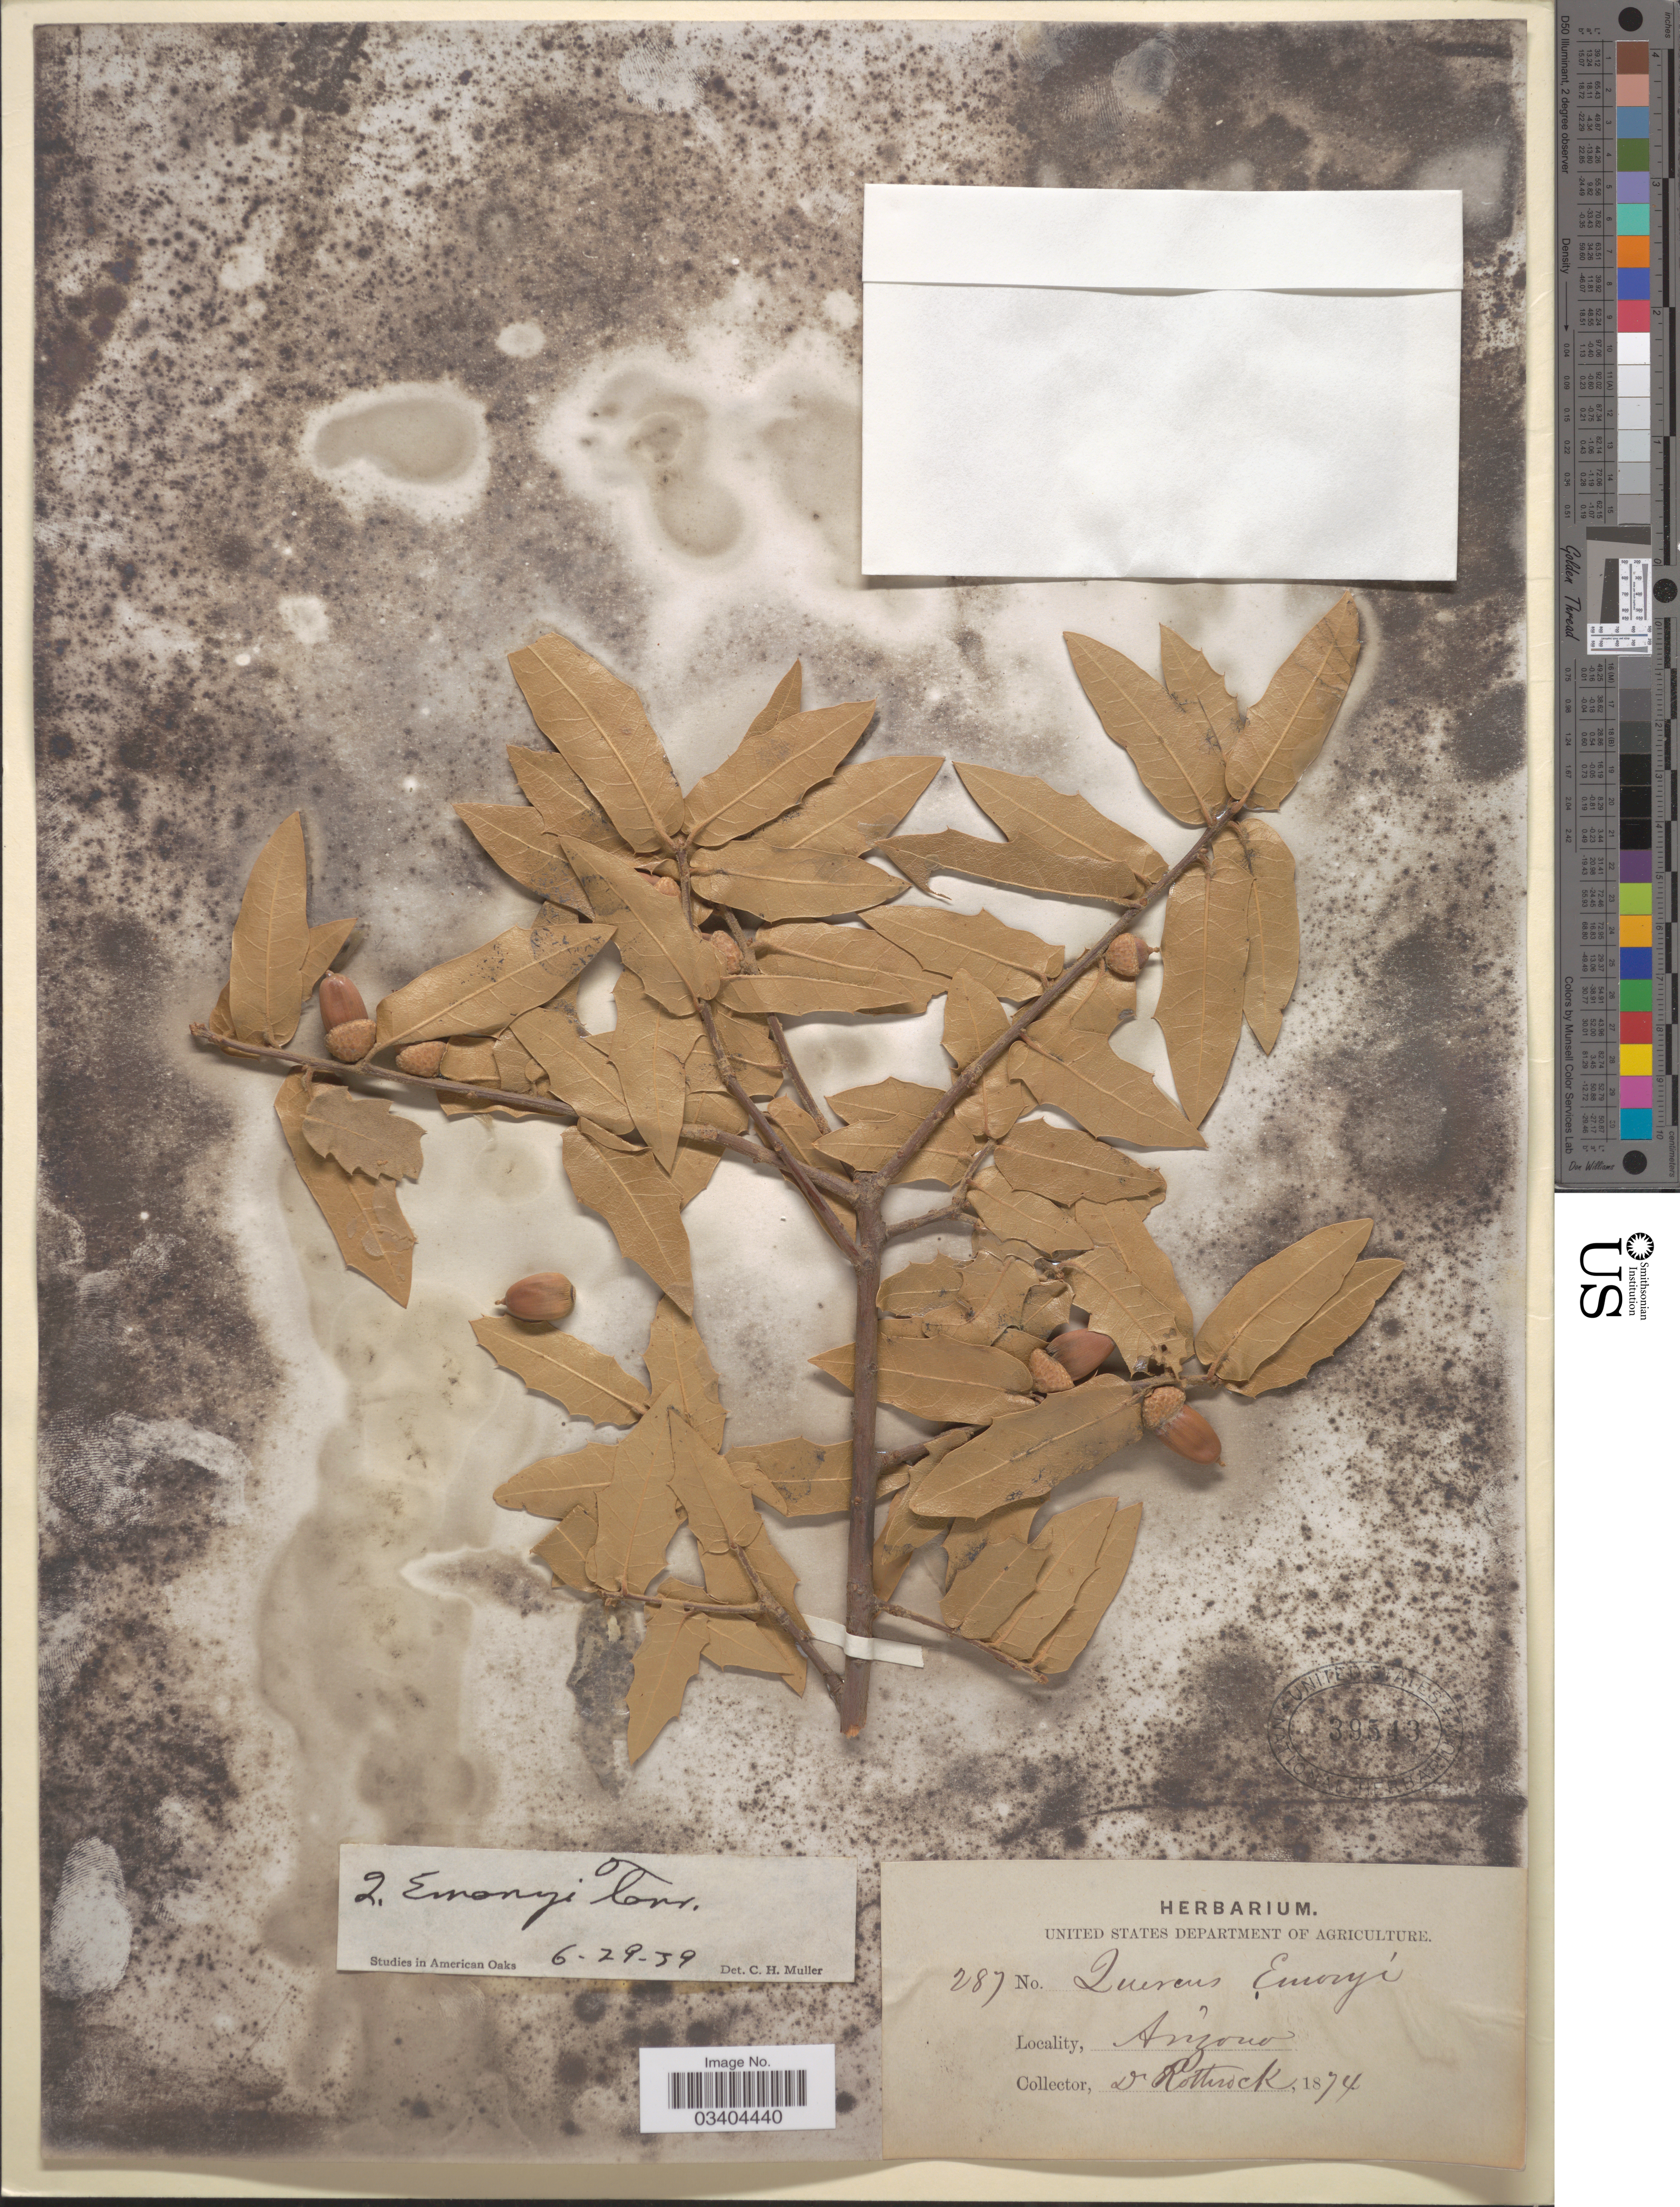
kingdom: Plantae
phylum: Tracheophyta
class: Magnoliopsida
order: Fagales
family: Fagaceae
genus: Quercus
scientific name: Quercus emoryi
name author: Torr. in Emory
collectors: Rothrock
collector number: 287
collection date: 1874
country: United States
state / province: Arizona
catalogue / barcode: US 39543